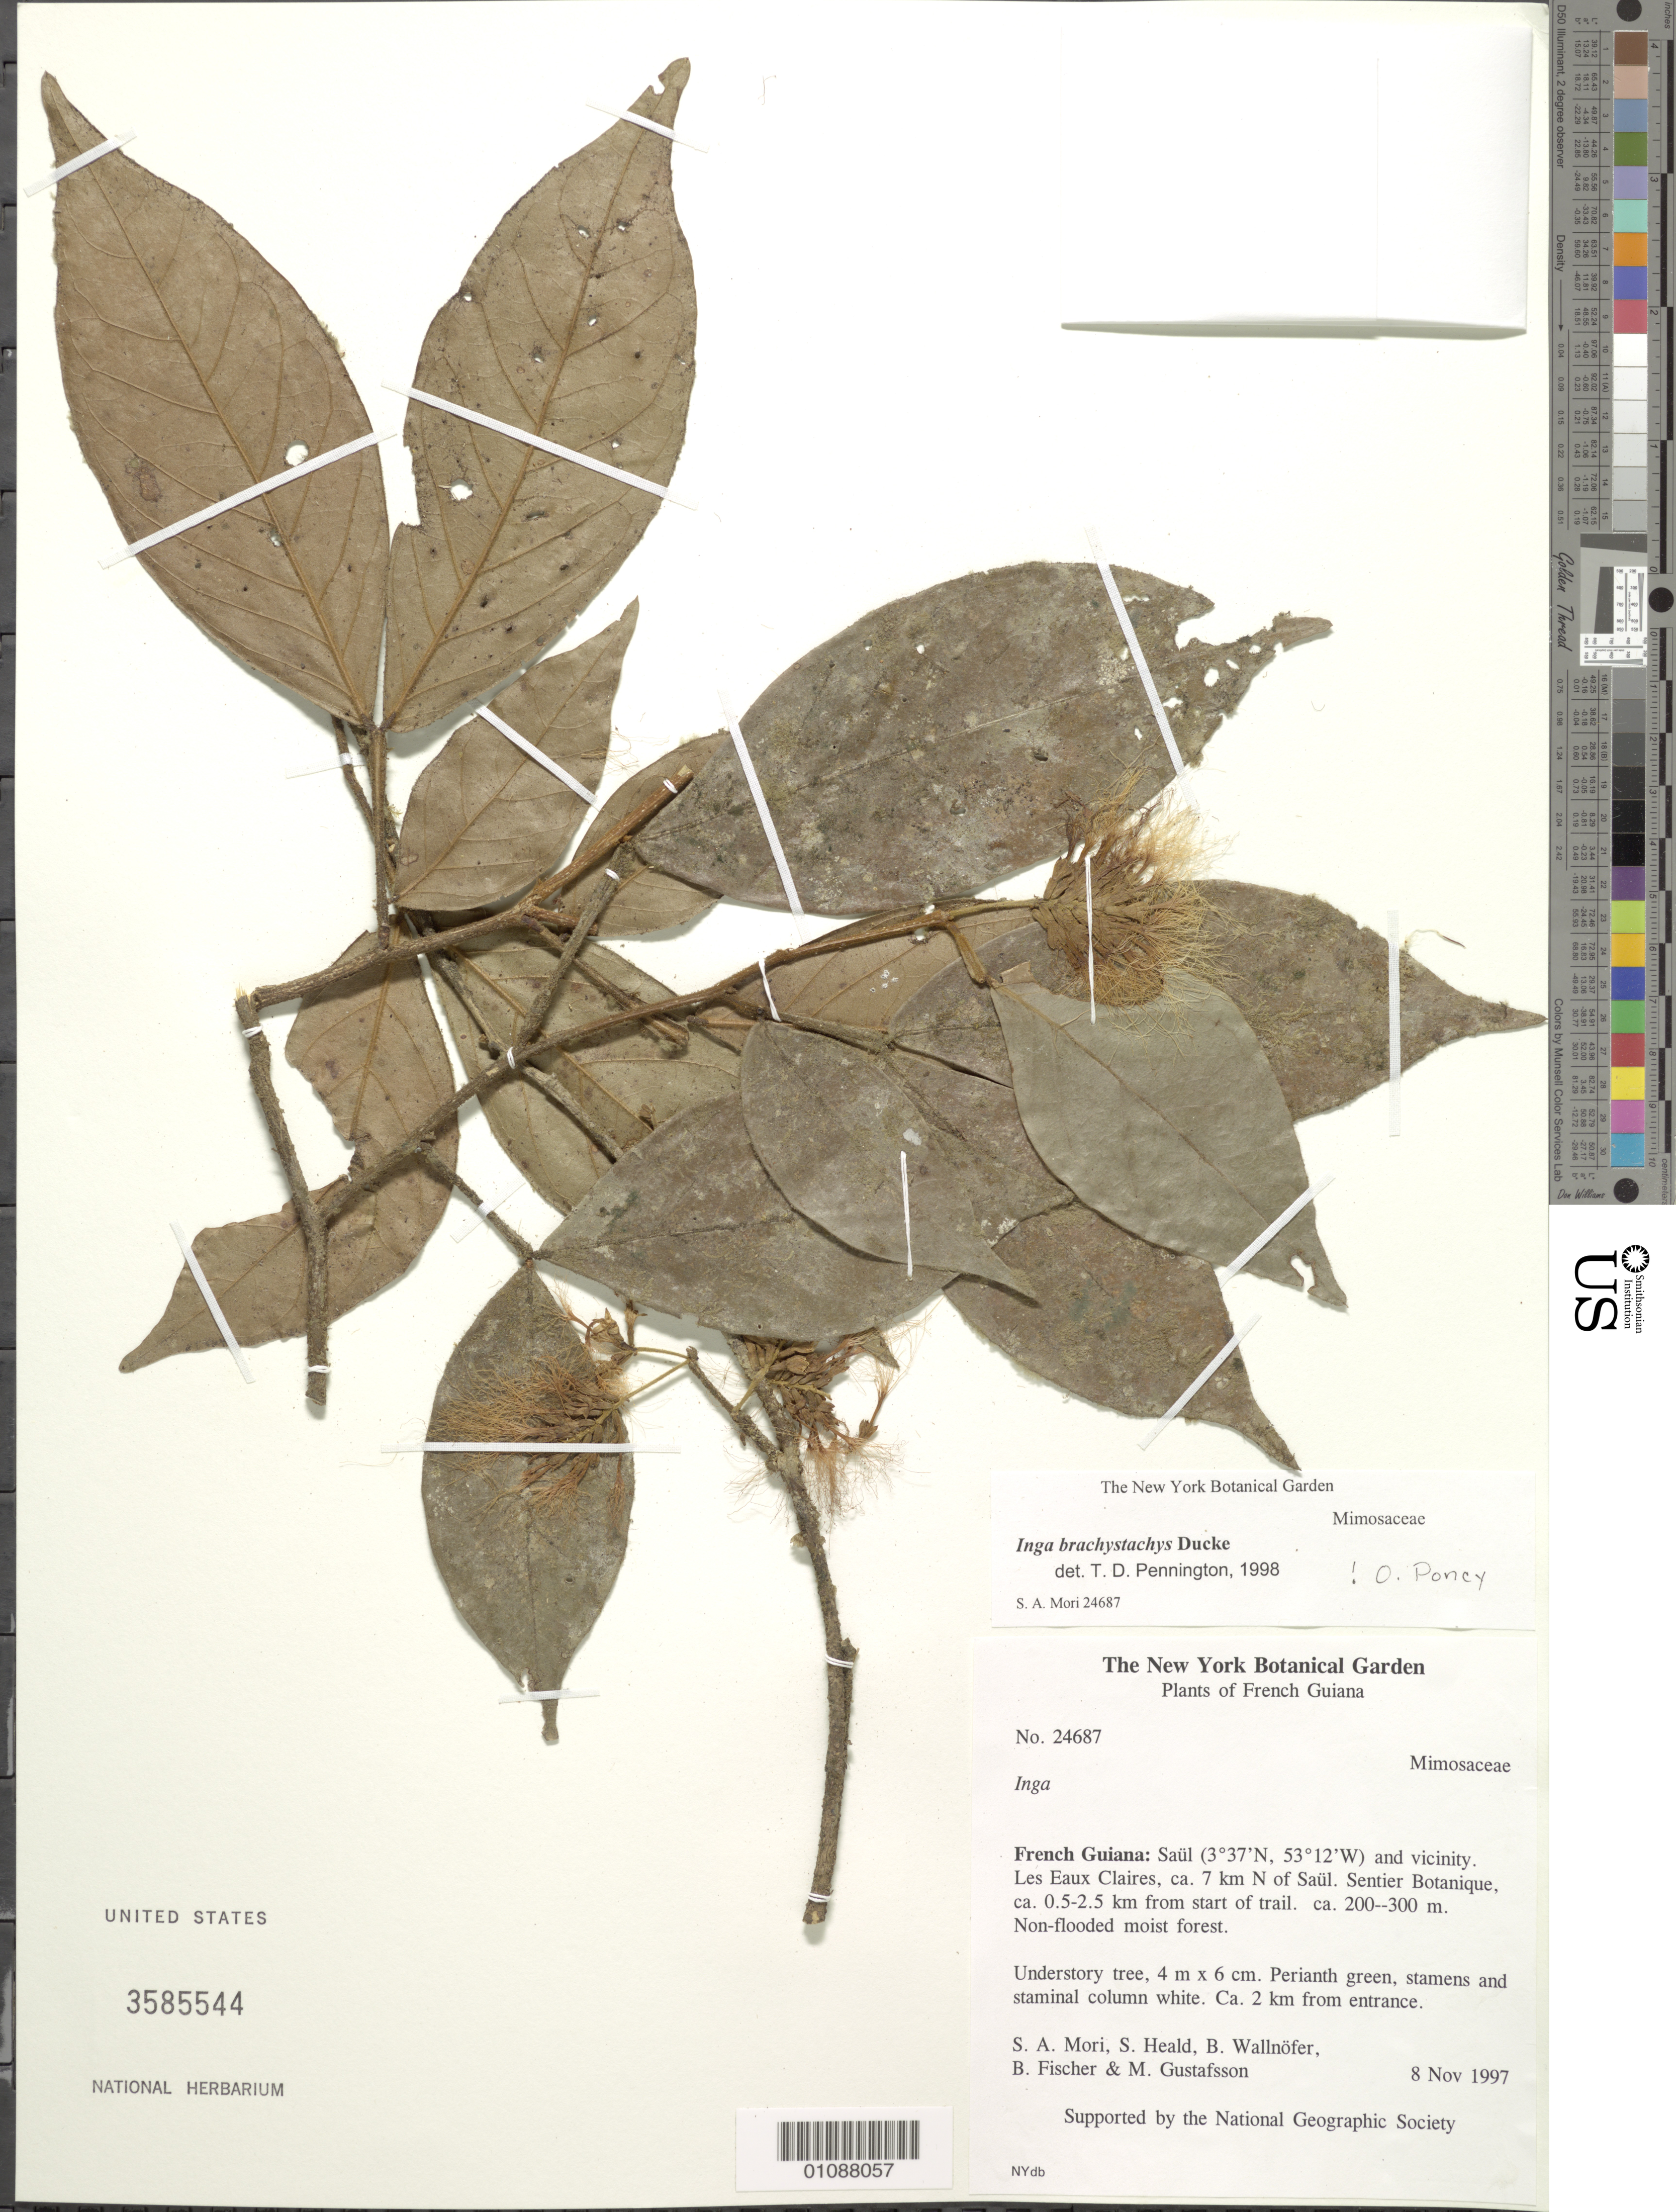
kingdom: Plantae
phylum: Tracheophyta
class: Magnoliopsida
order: Fabales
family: Fabaceae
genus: Inga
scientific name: Inga brachystachya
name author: Ducke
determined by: Poncy, O.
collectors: S. Mori, S. Heald, B. Wallnöfer, B. Fischer & M. H. Gustafsson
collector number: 24687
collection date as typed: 8-Nov-97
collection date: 1997-11-08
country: French Guiana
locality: Saül and vic., Les Eaux Claires, ca. 7 km N of Saül. Sentier Botanique, ca 0.5-2.5km from start of trail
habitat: Non-flooded moist forest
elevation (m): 200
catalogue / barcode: US 3585544